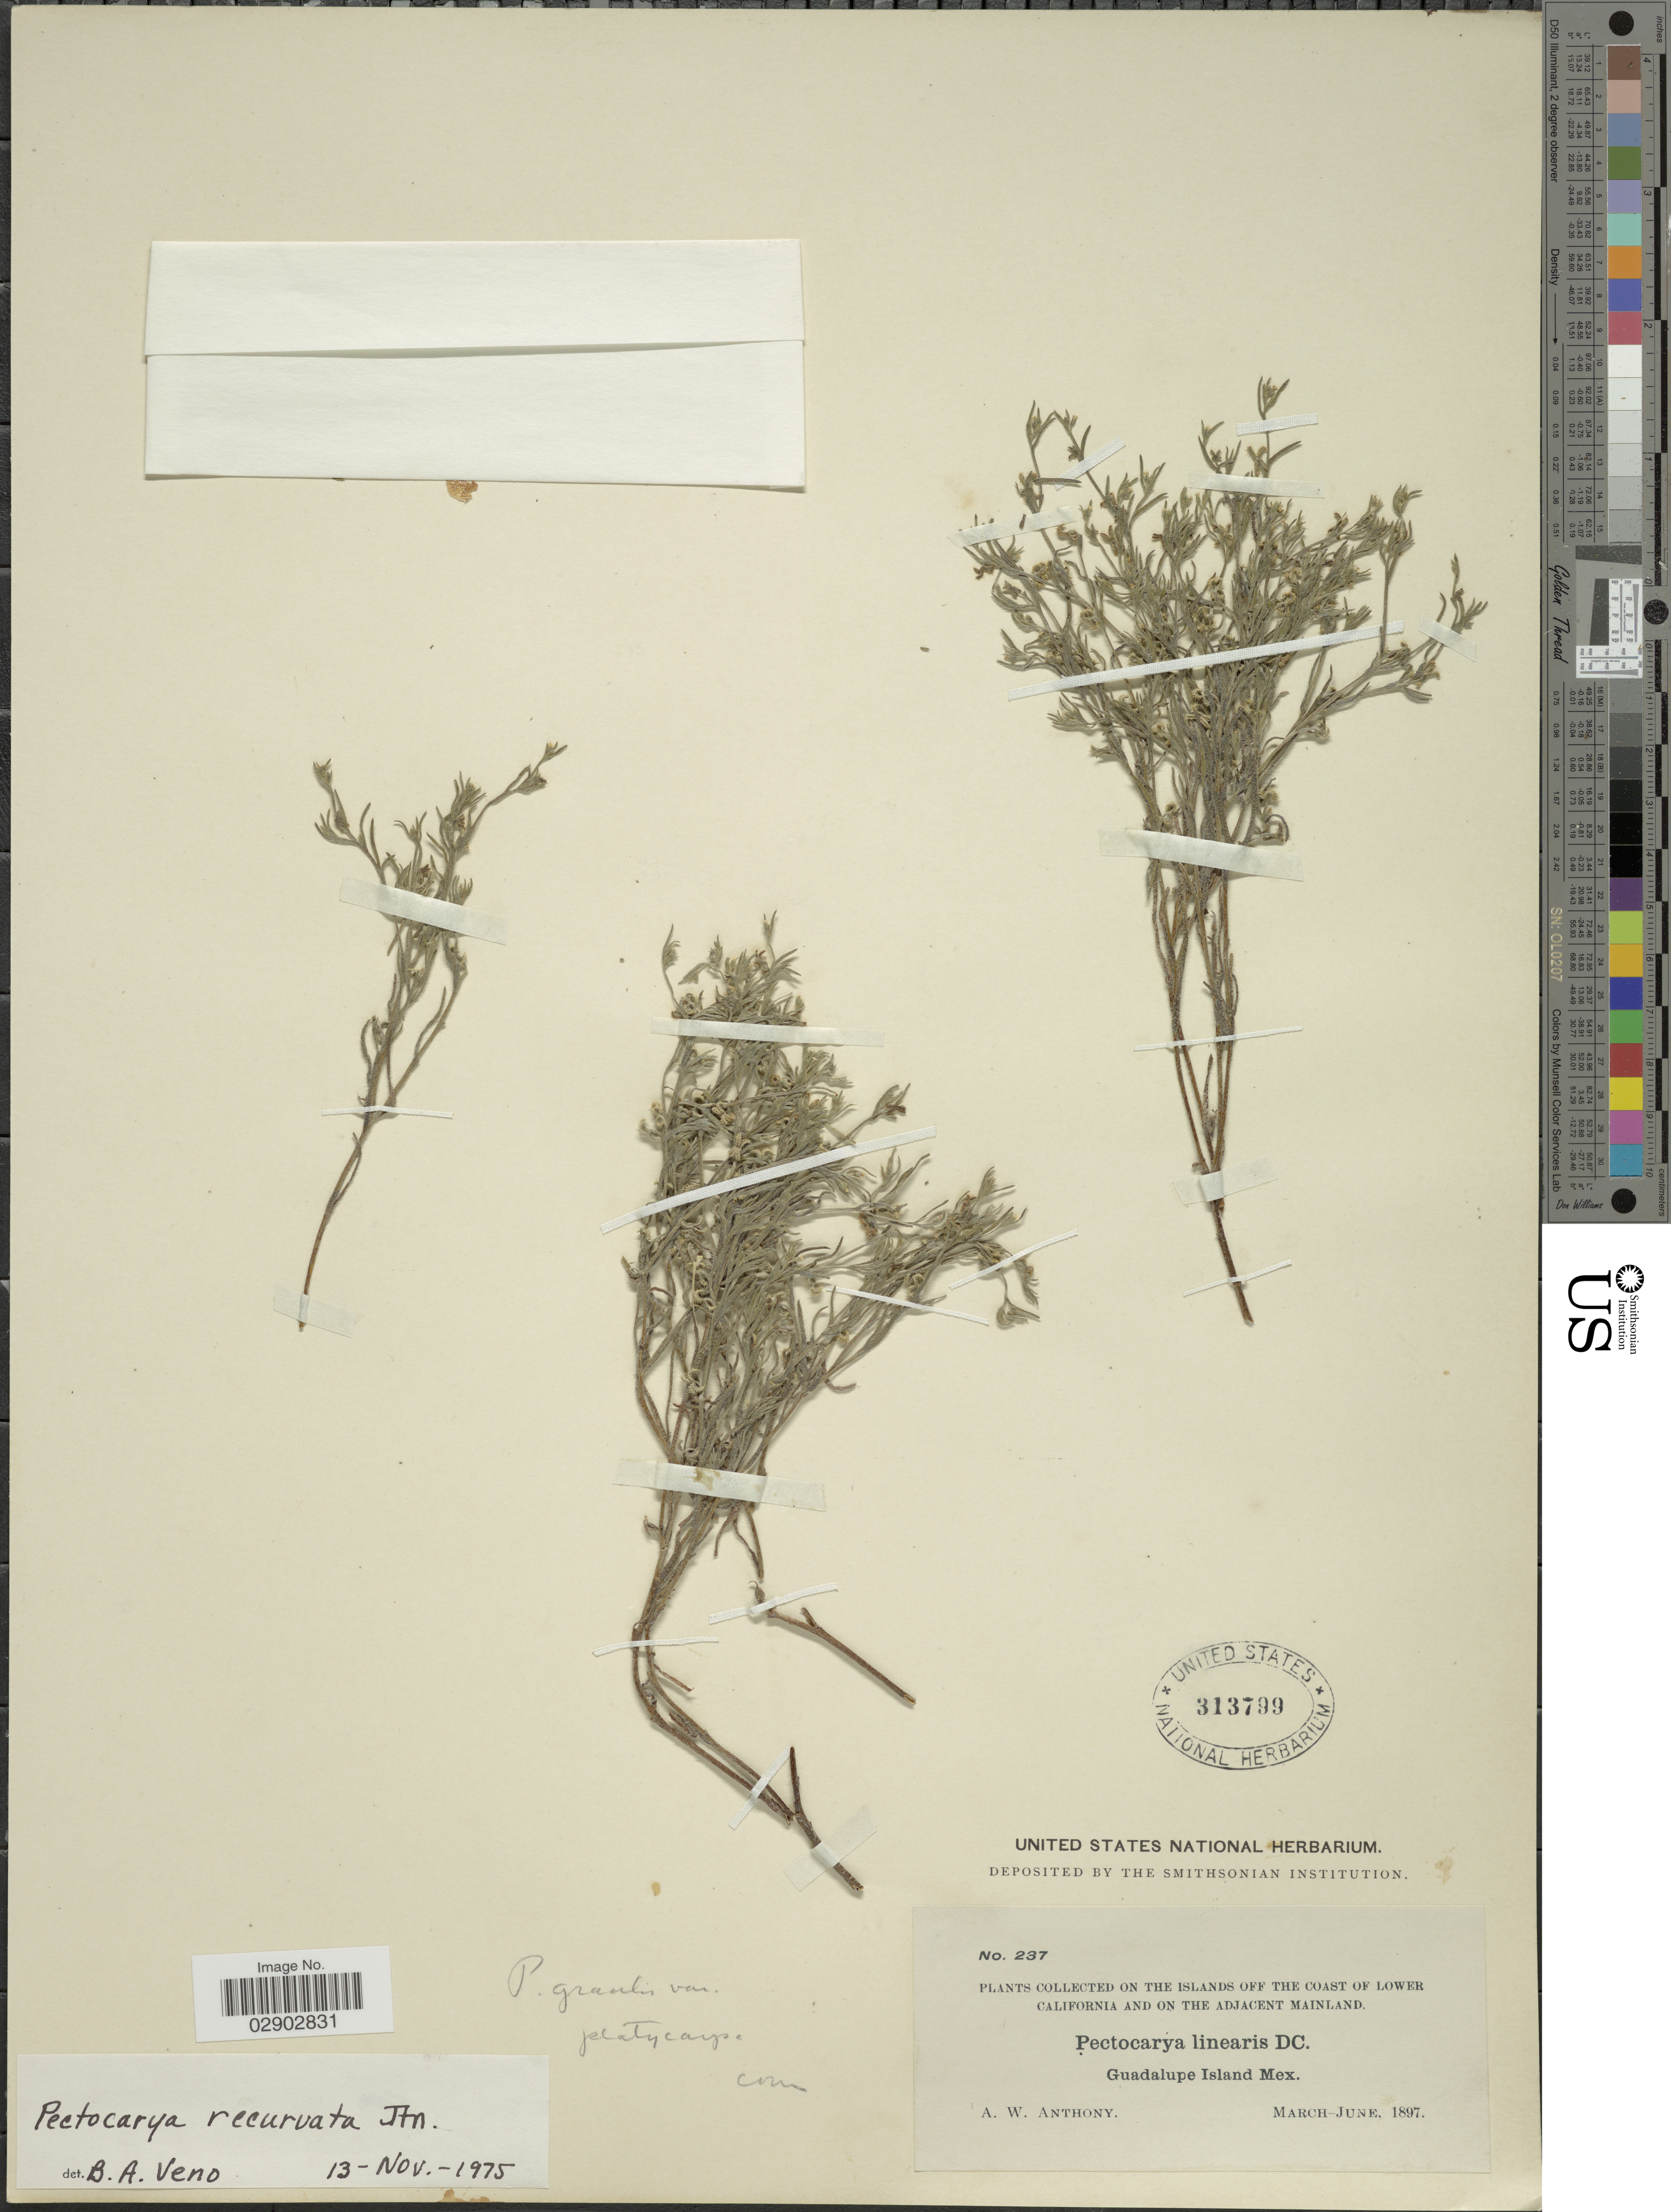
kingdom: Plantae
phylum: Tracheophyta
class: Magnoliopsida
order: Boraginales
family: Boraginaceae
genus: Pectocarya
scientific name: Pectocarya recurvata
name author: I.M. Johnst.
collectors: A. W. Anthony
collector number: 237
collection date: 1897-03/1897-06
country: Mexico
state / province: Baja California Norte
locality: On the islands off the coast of Lower California and on the adjacent mainland. Guadalupe Island Mex.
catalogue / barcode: US 313799